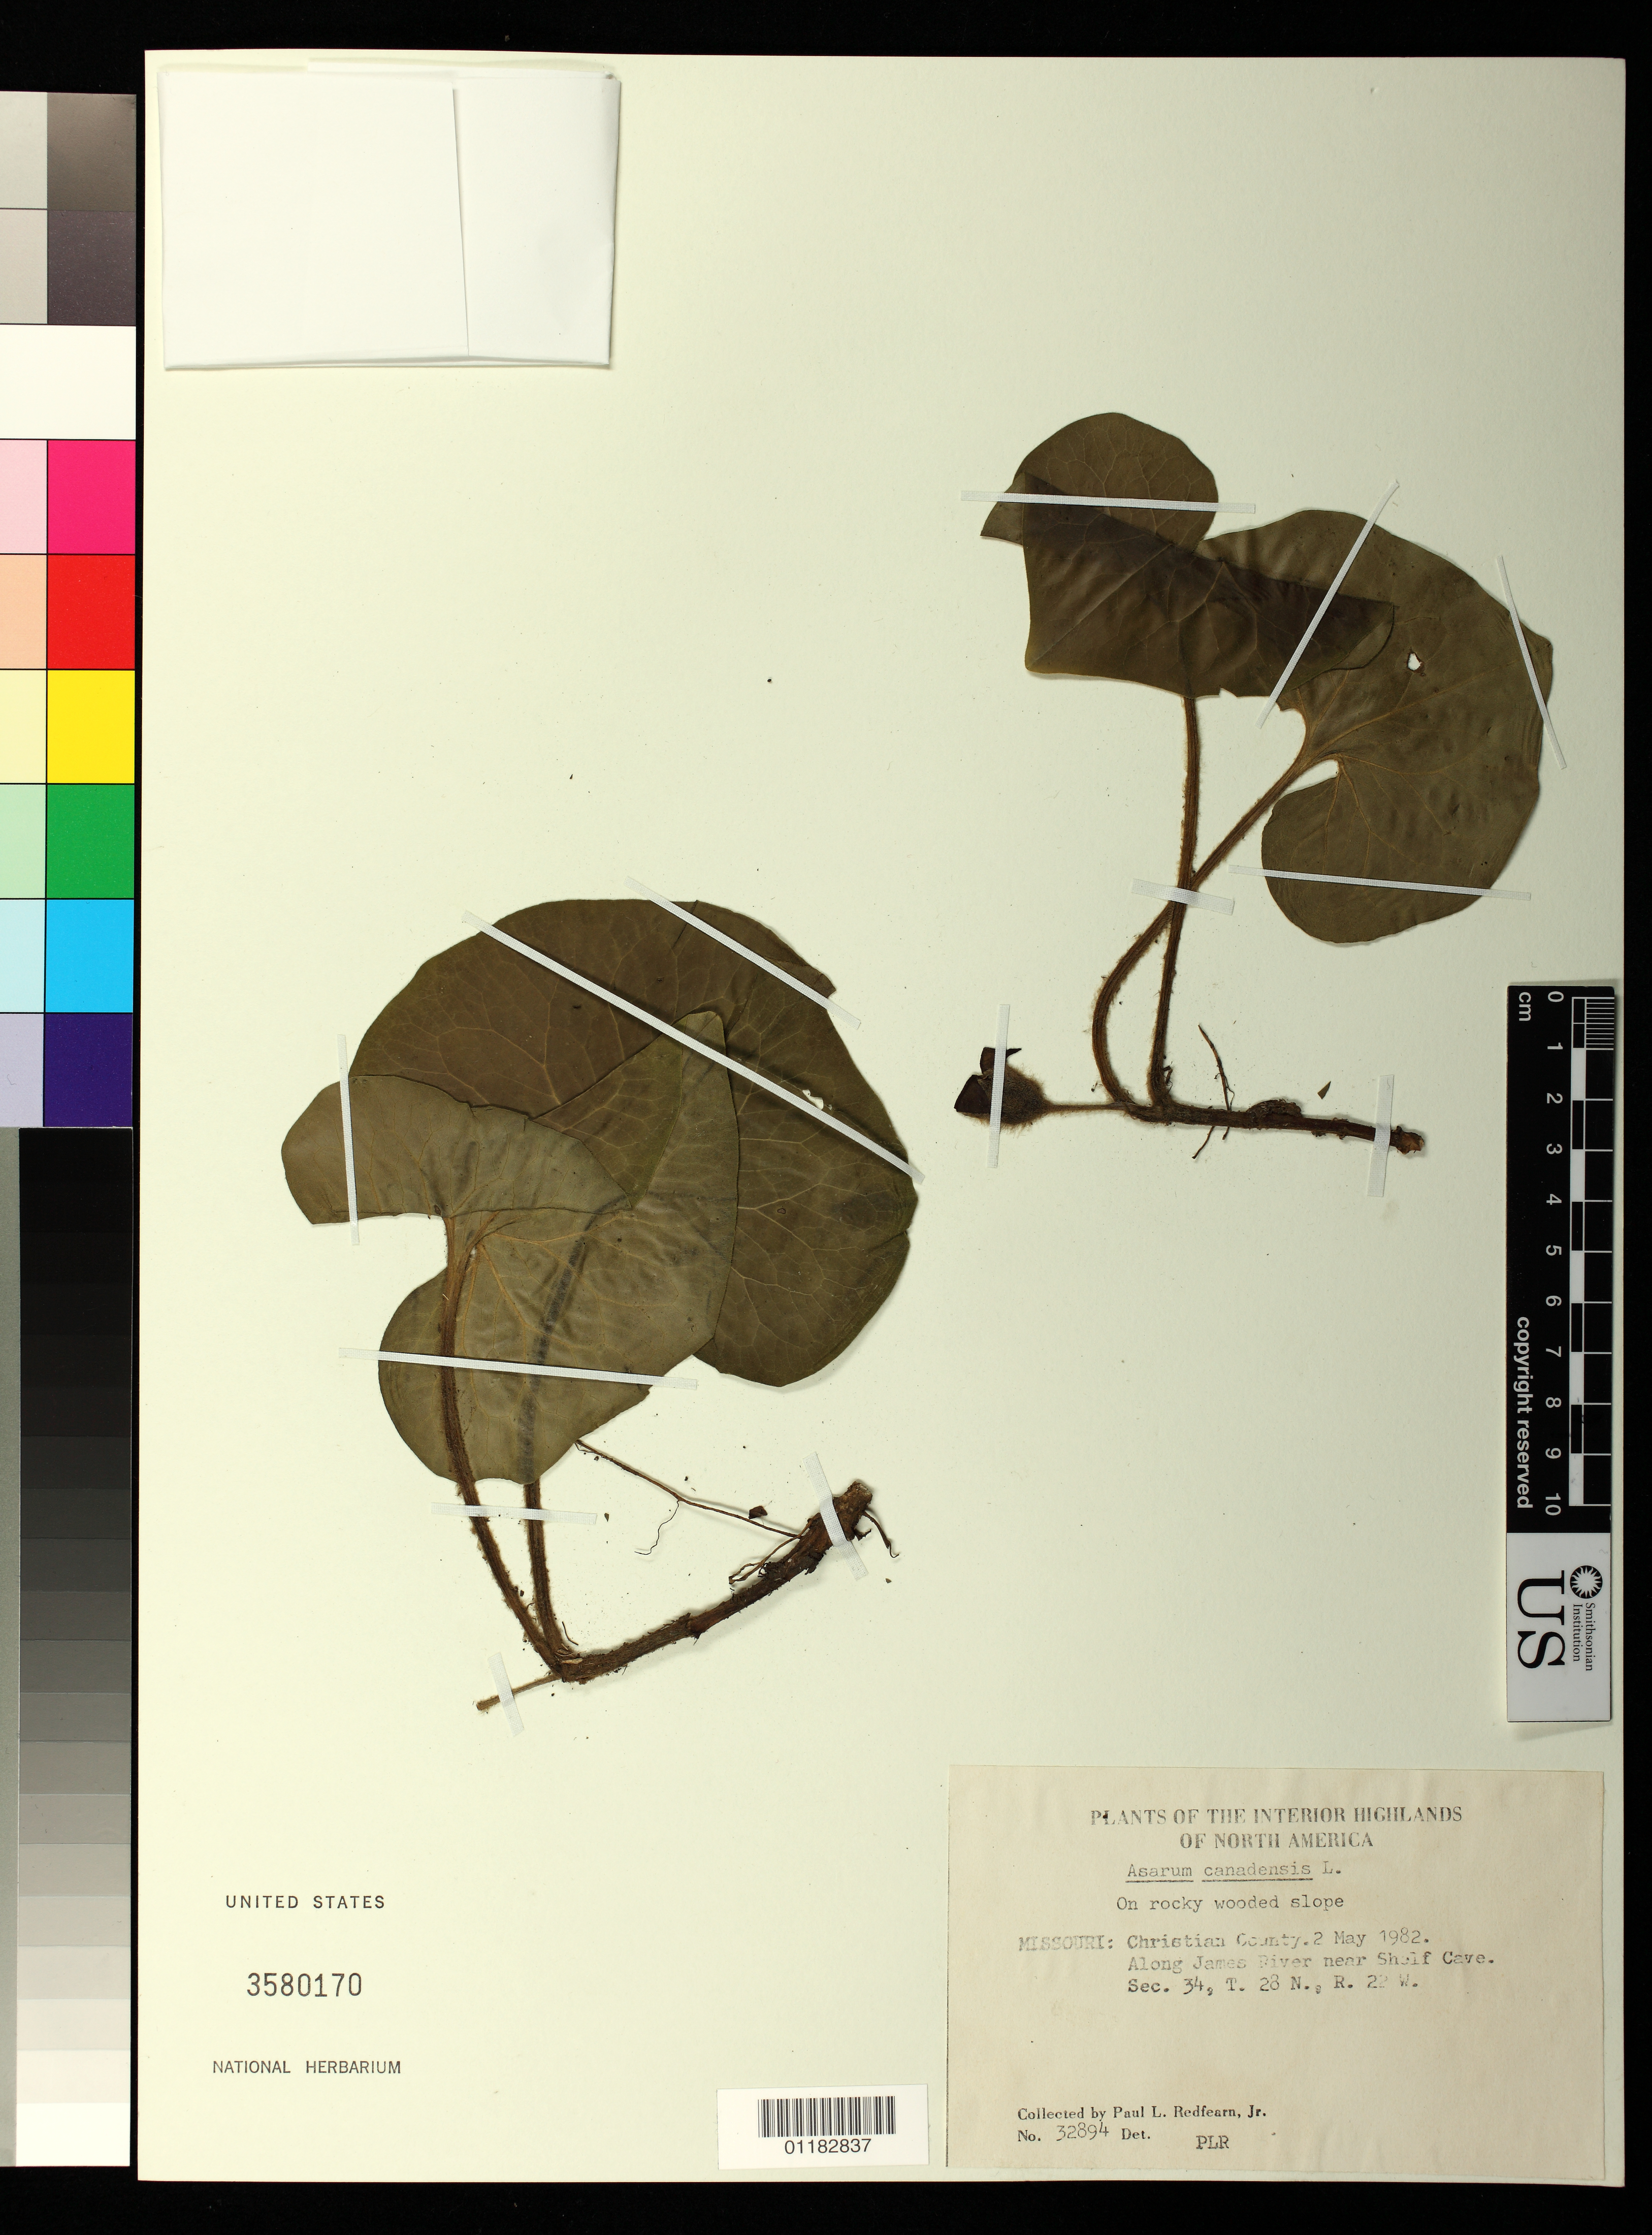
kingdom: Plantae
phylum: Tracheophyta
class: Magnoliopsida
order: Piperales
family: Aristolochiaceae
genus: Asarum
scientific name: Asarum canadense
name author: L.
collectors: P. L. Redfearn Jr.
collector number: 32894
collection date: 1982-05-02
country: United States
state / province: Missouri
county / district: Christian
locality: Christian County: Along James River near Shelf Cave.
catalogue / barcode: US 3580170